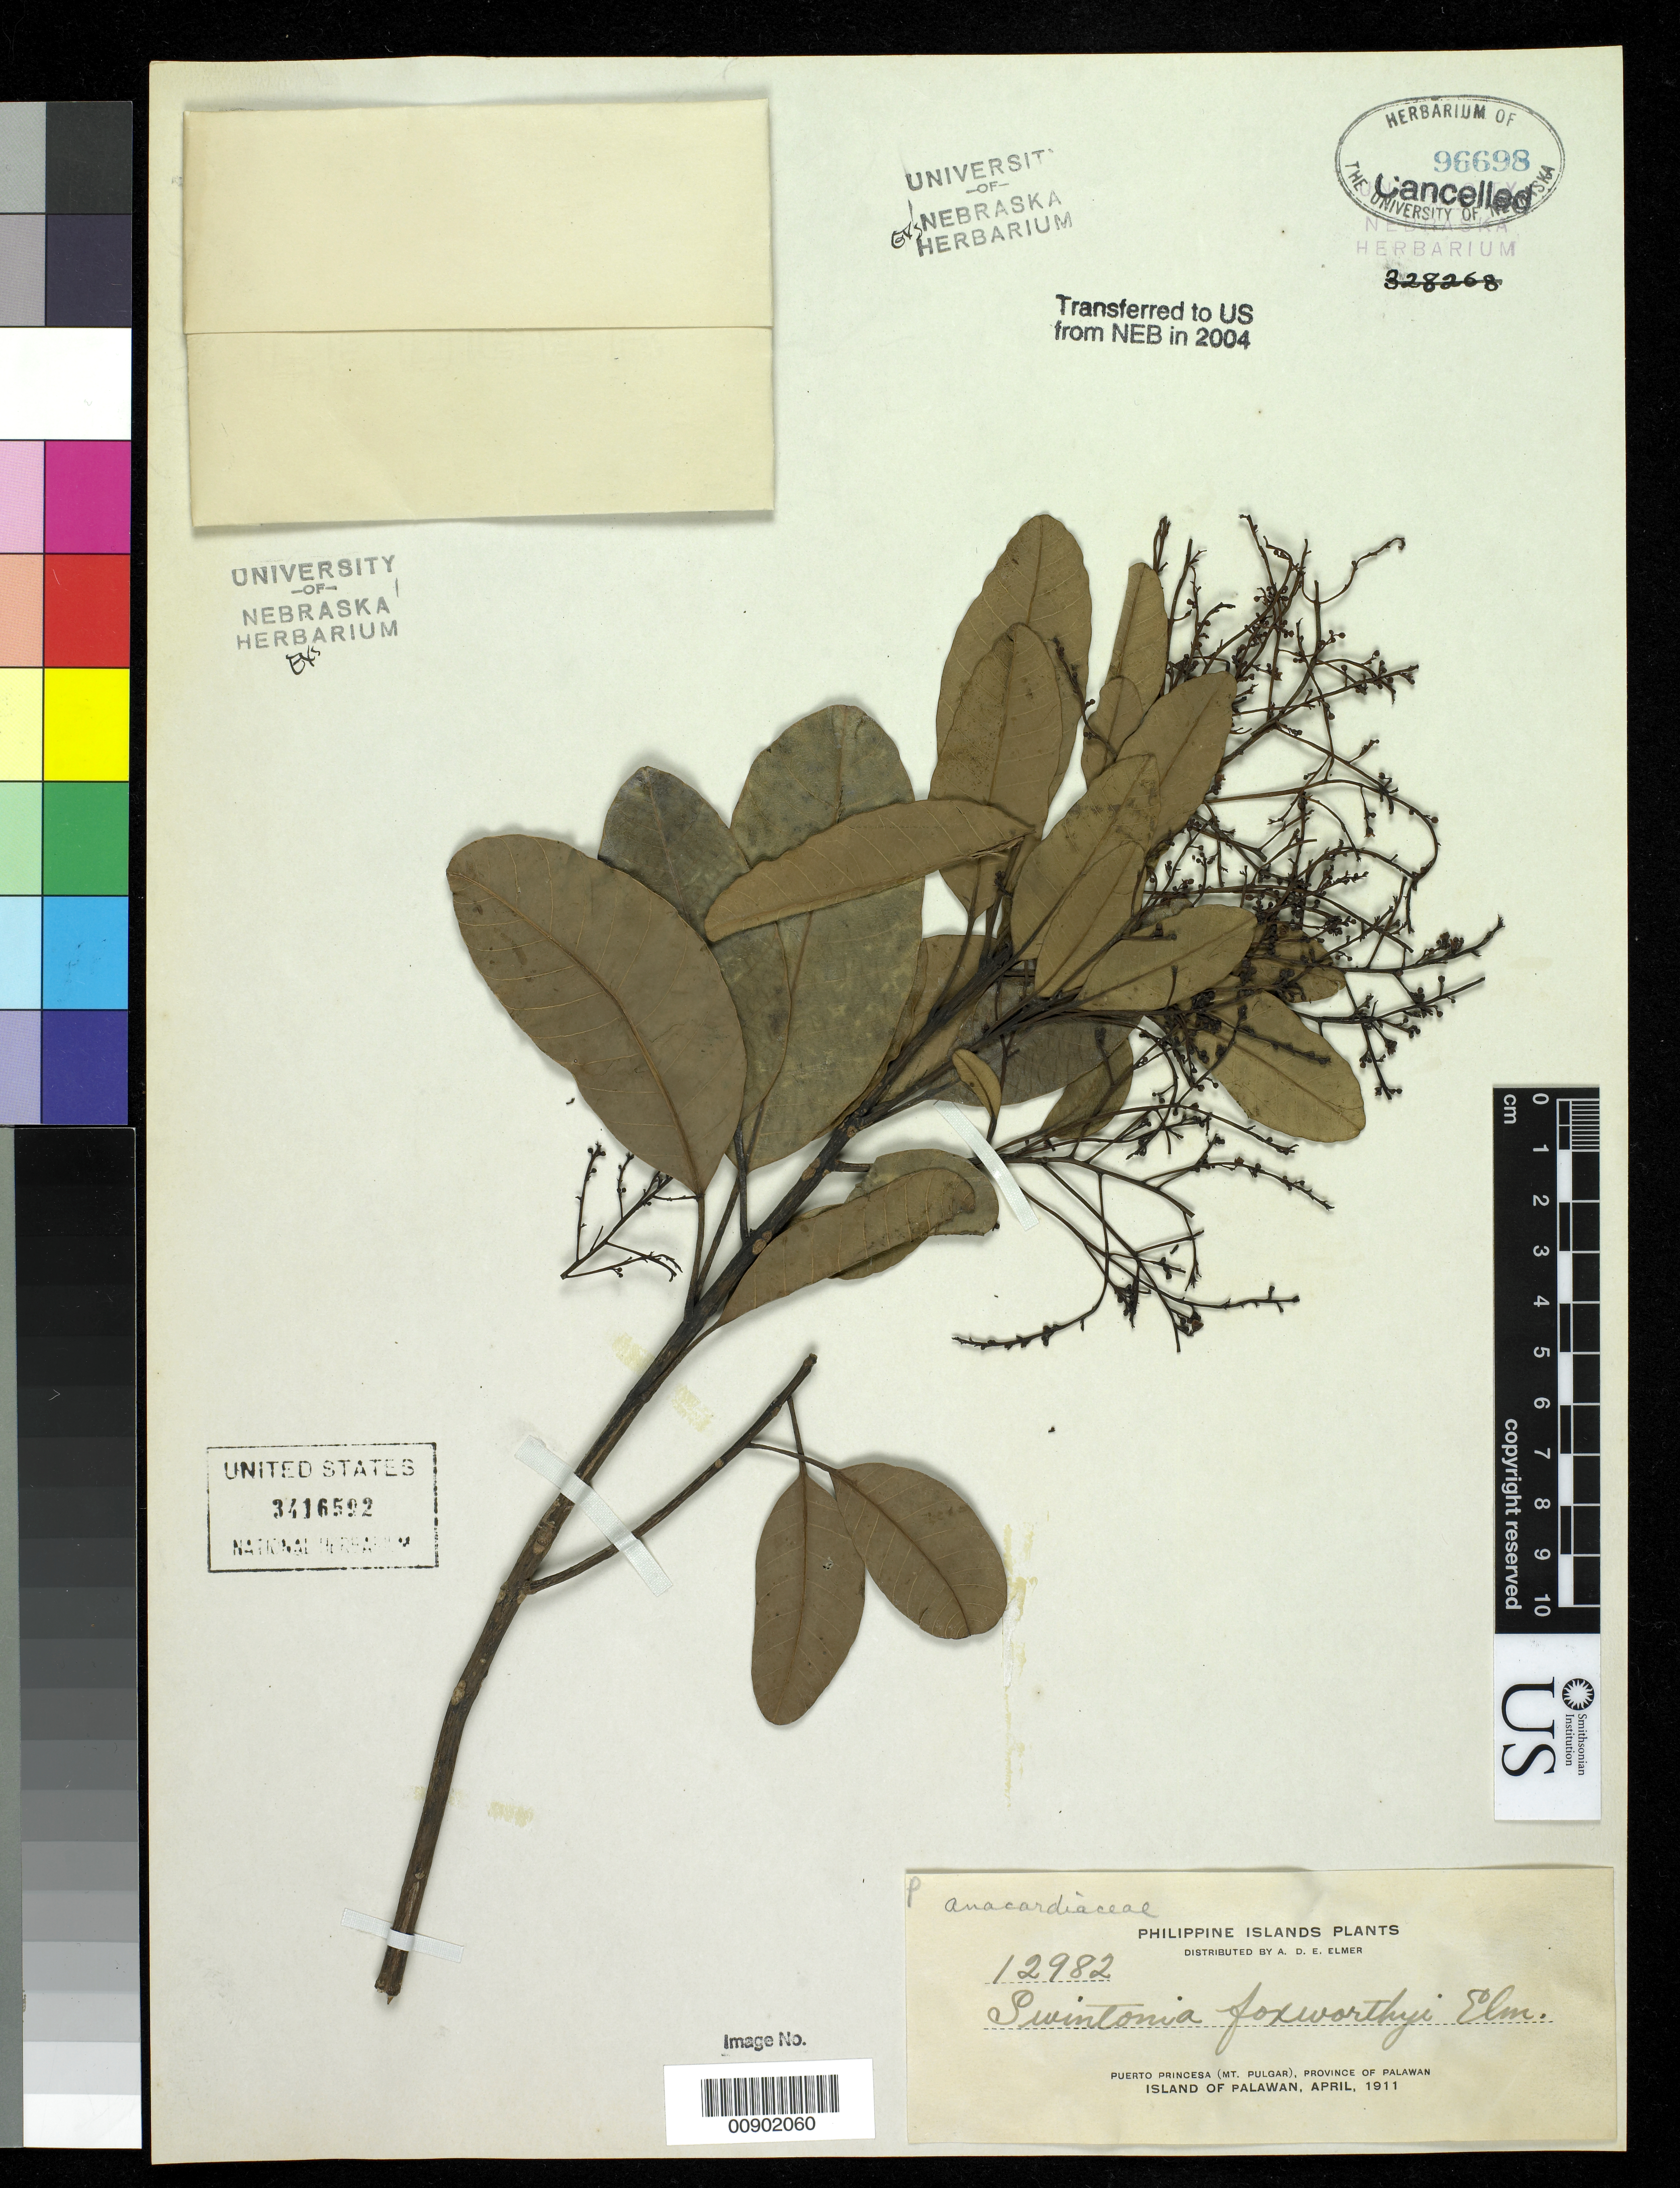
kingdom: Plantae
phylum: Tracheophyta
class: Magnoliopsida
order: Sapindales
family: Anacardiaceae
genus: Swintonia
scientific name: Swintonia foxworthyi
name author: Elmer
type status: Isosyntype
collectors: A. D. E. Elmer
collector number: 12982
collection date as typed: Apr 1911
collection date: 1911-04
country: Philippines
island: Palawan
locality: Puerto Princesa (Mt. Pulgar), Province of Palawan.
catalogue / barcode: US 3416592